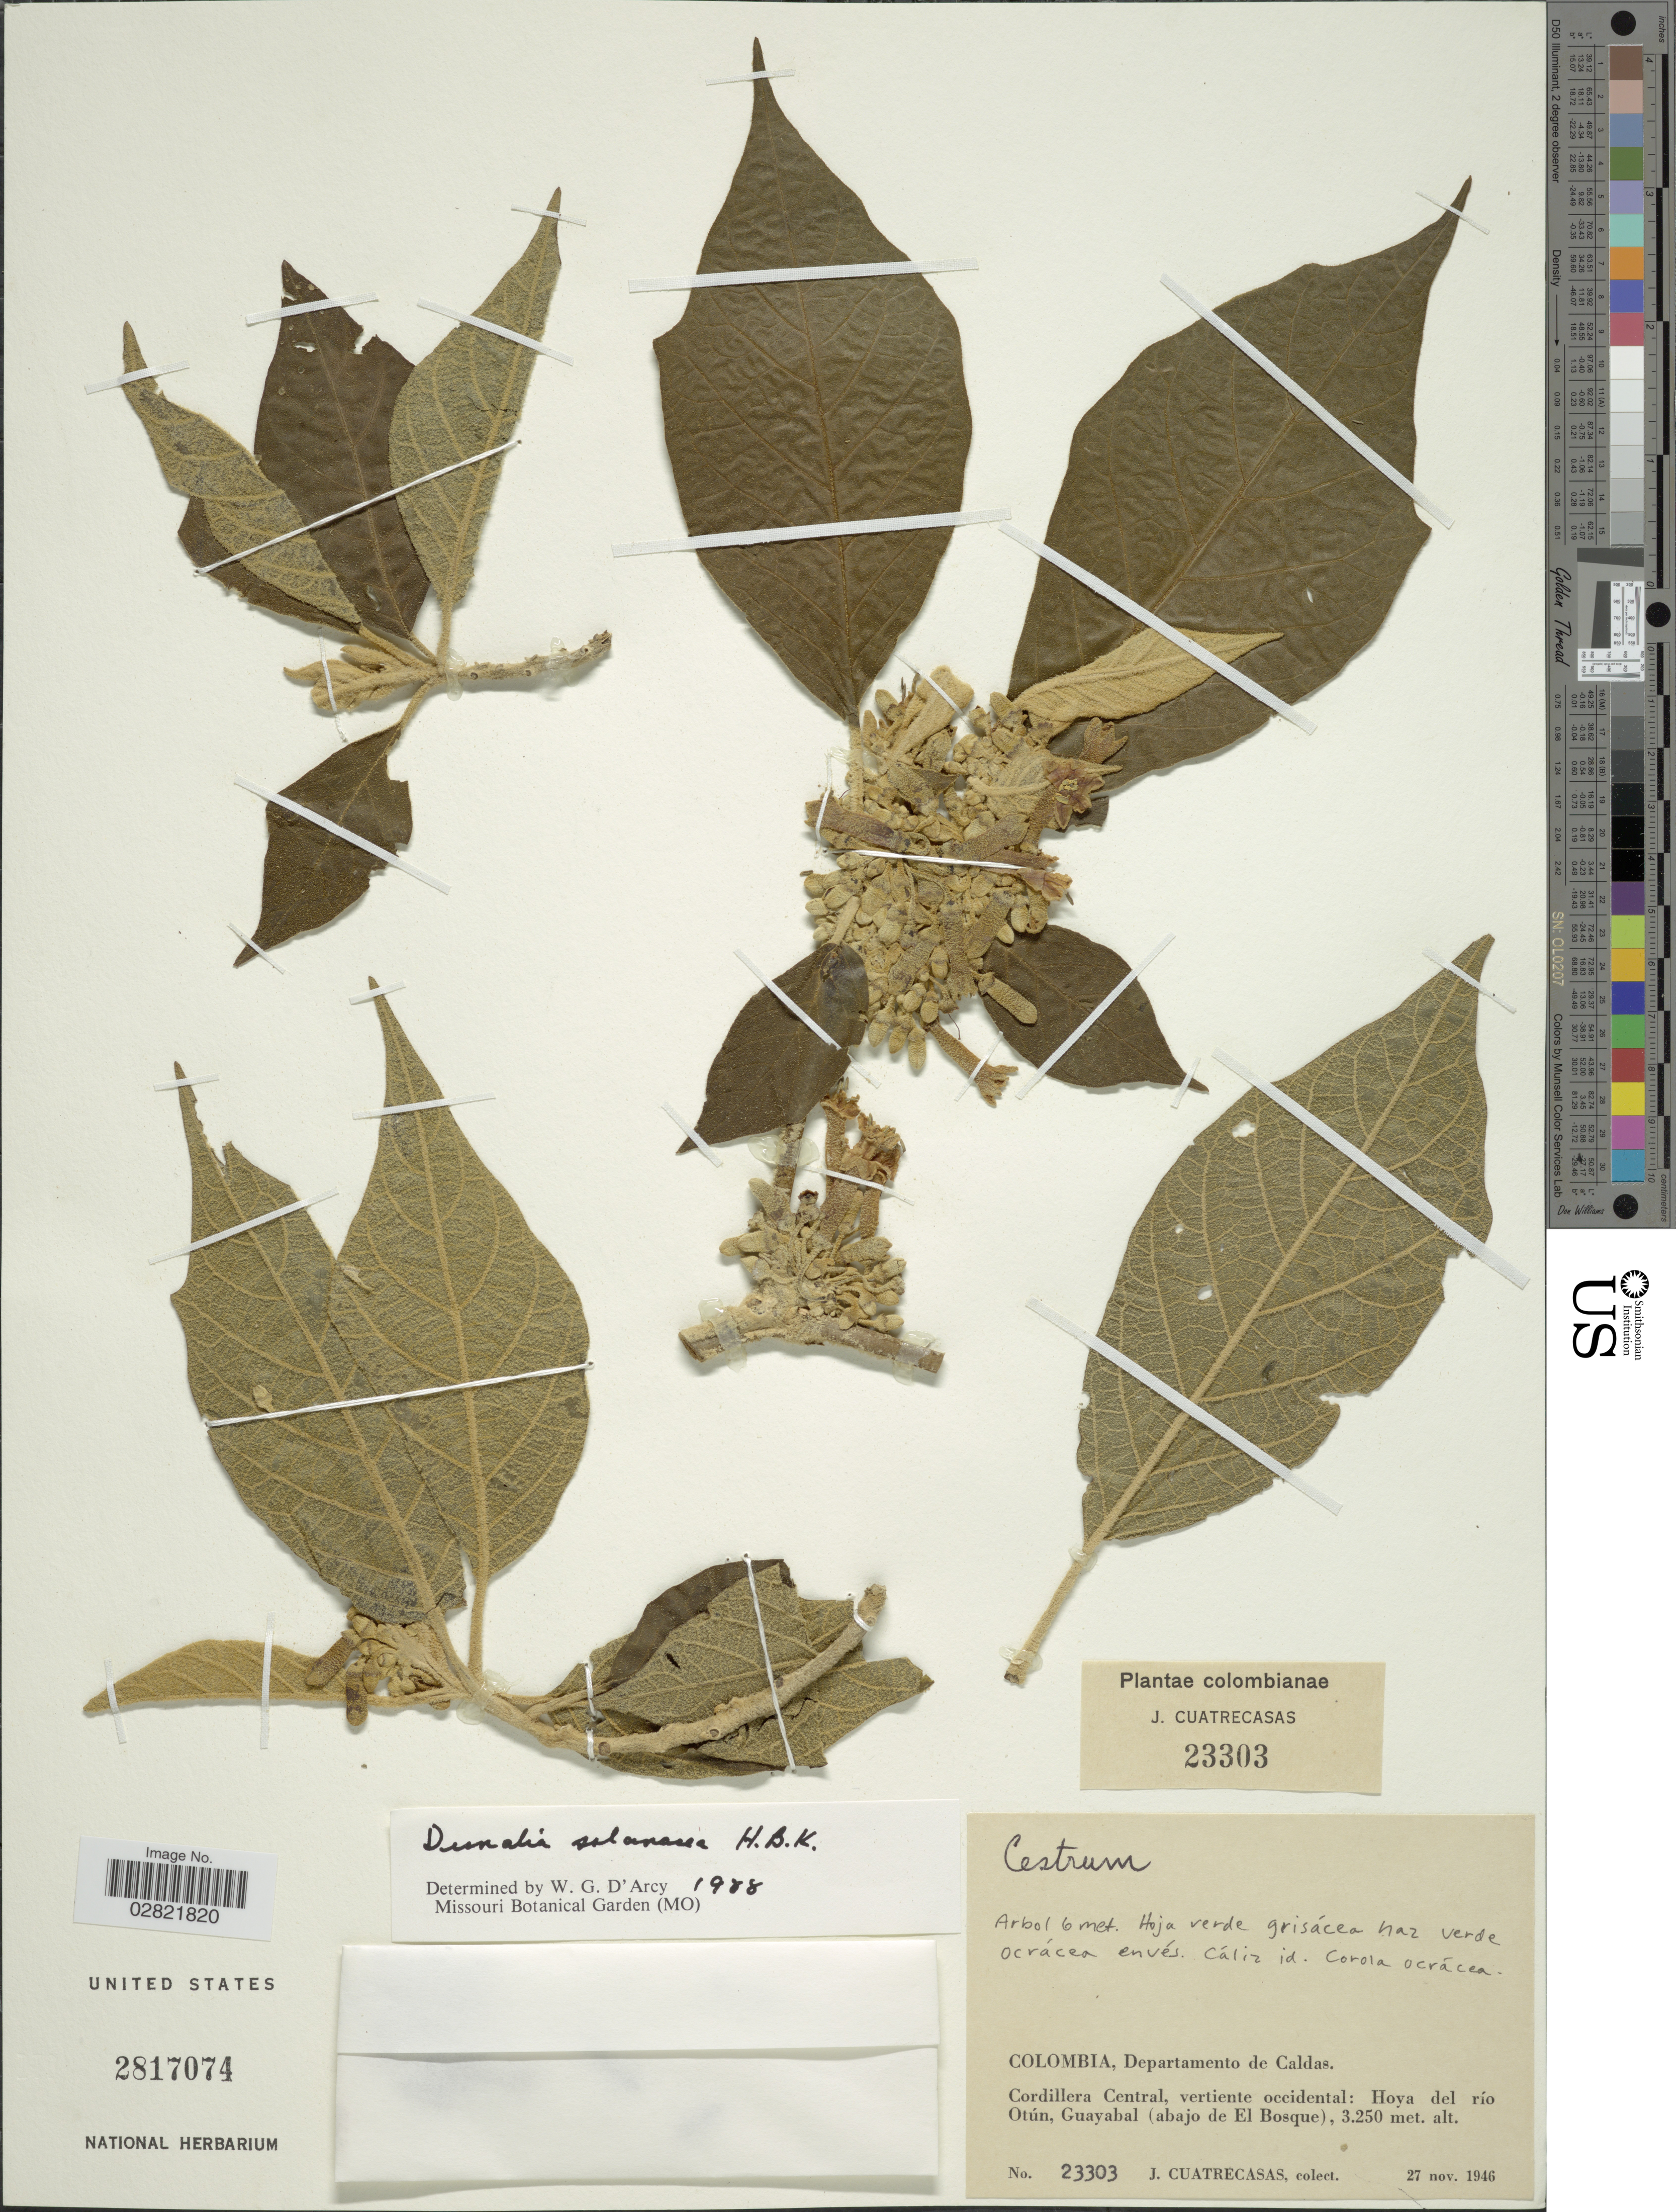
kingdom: Plantae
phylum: Tracheophyta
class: Magnoliopsida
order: Solanales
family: Solanaceae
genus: Dunalia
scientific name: Dunalia solanacea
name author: Kunth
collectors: J. Cuatrecasas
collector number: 23303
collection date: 1946-11-27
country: Colombia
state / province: Caldas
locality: Departamento de Caldas. Cordillera Central, vertiente occidental: Hoya del río Otún, Guayabal (abajo de El Bosque).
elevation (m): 3250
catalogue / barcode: US 2817074